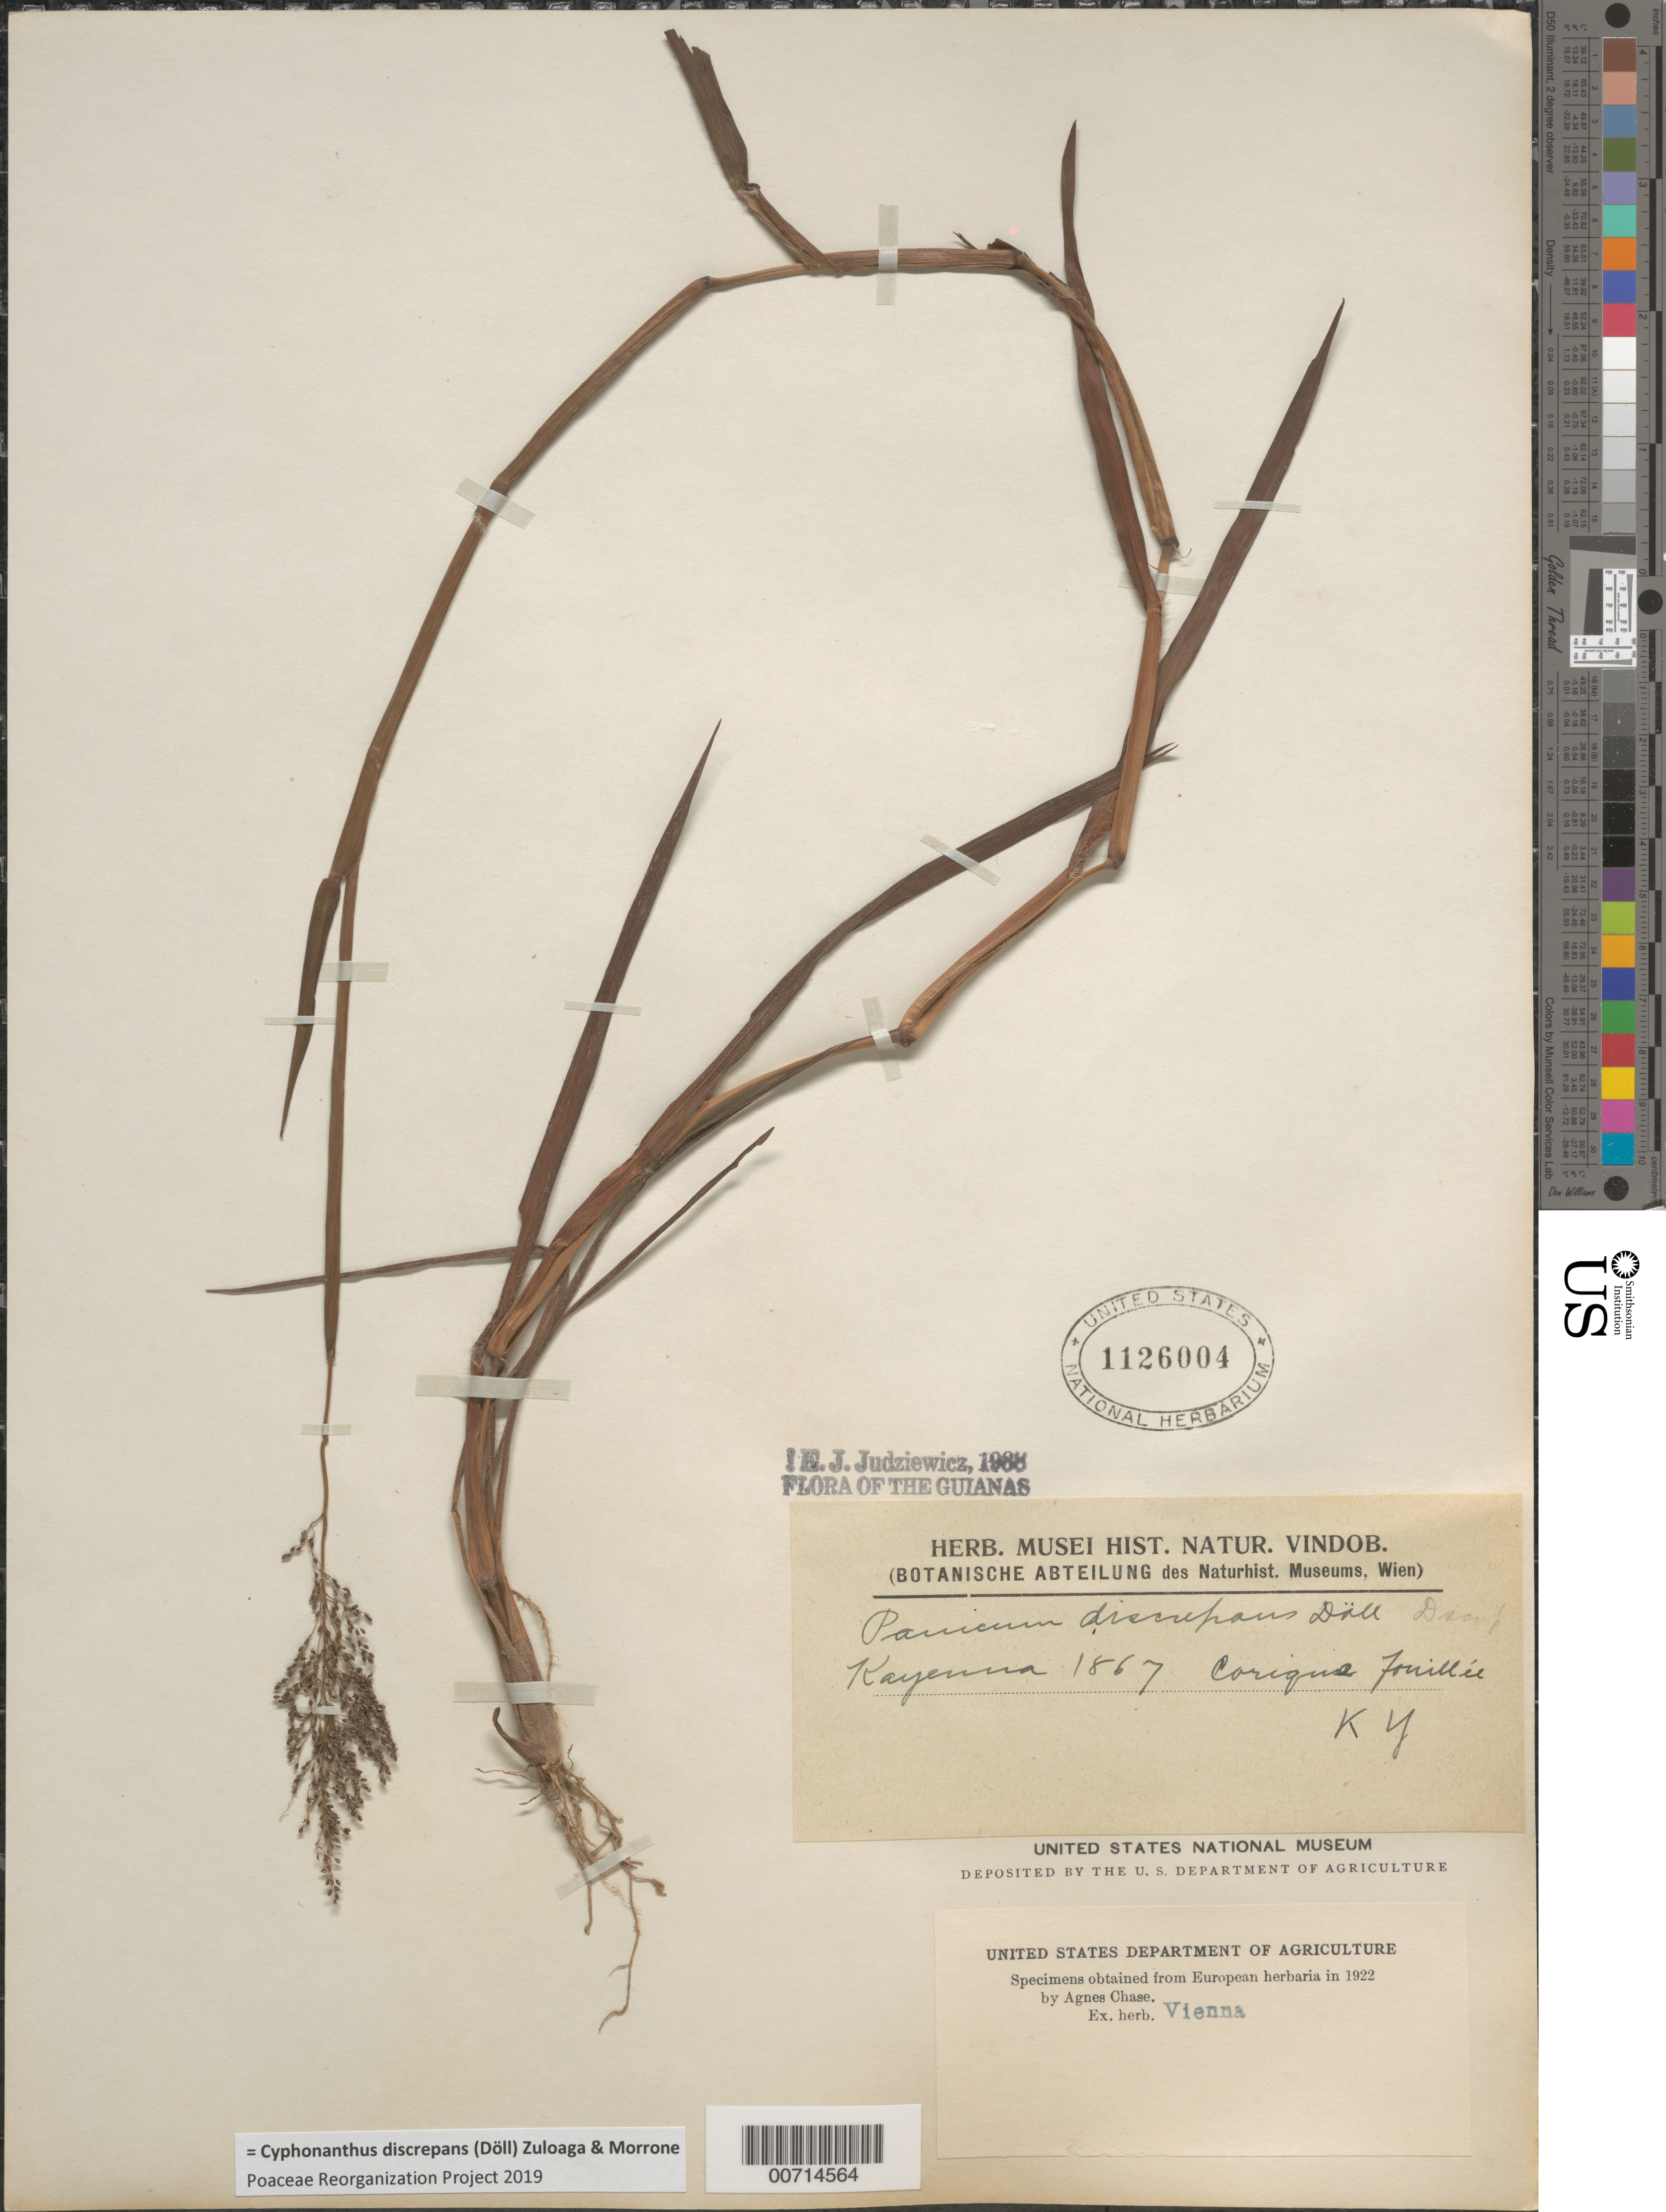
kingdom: Plantae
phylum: Tracheophyta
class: Liliopsida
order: Poales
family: Poaceae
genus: Panicum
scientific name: Panicum discrepans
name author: Döll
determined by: Judziewicz, E. J.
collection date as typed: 1867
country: French Guiana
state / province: Cayenne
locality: Cayenne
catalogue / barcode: US 1126004